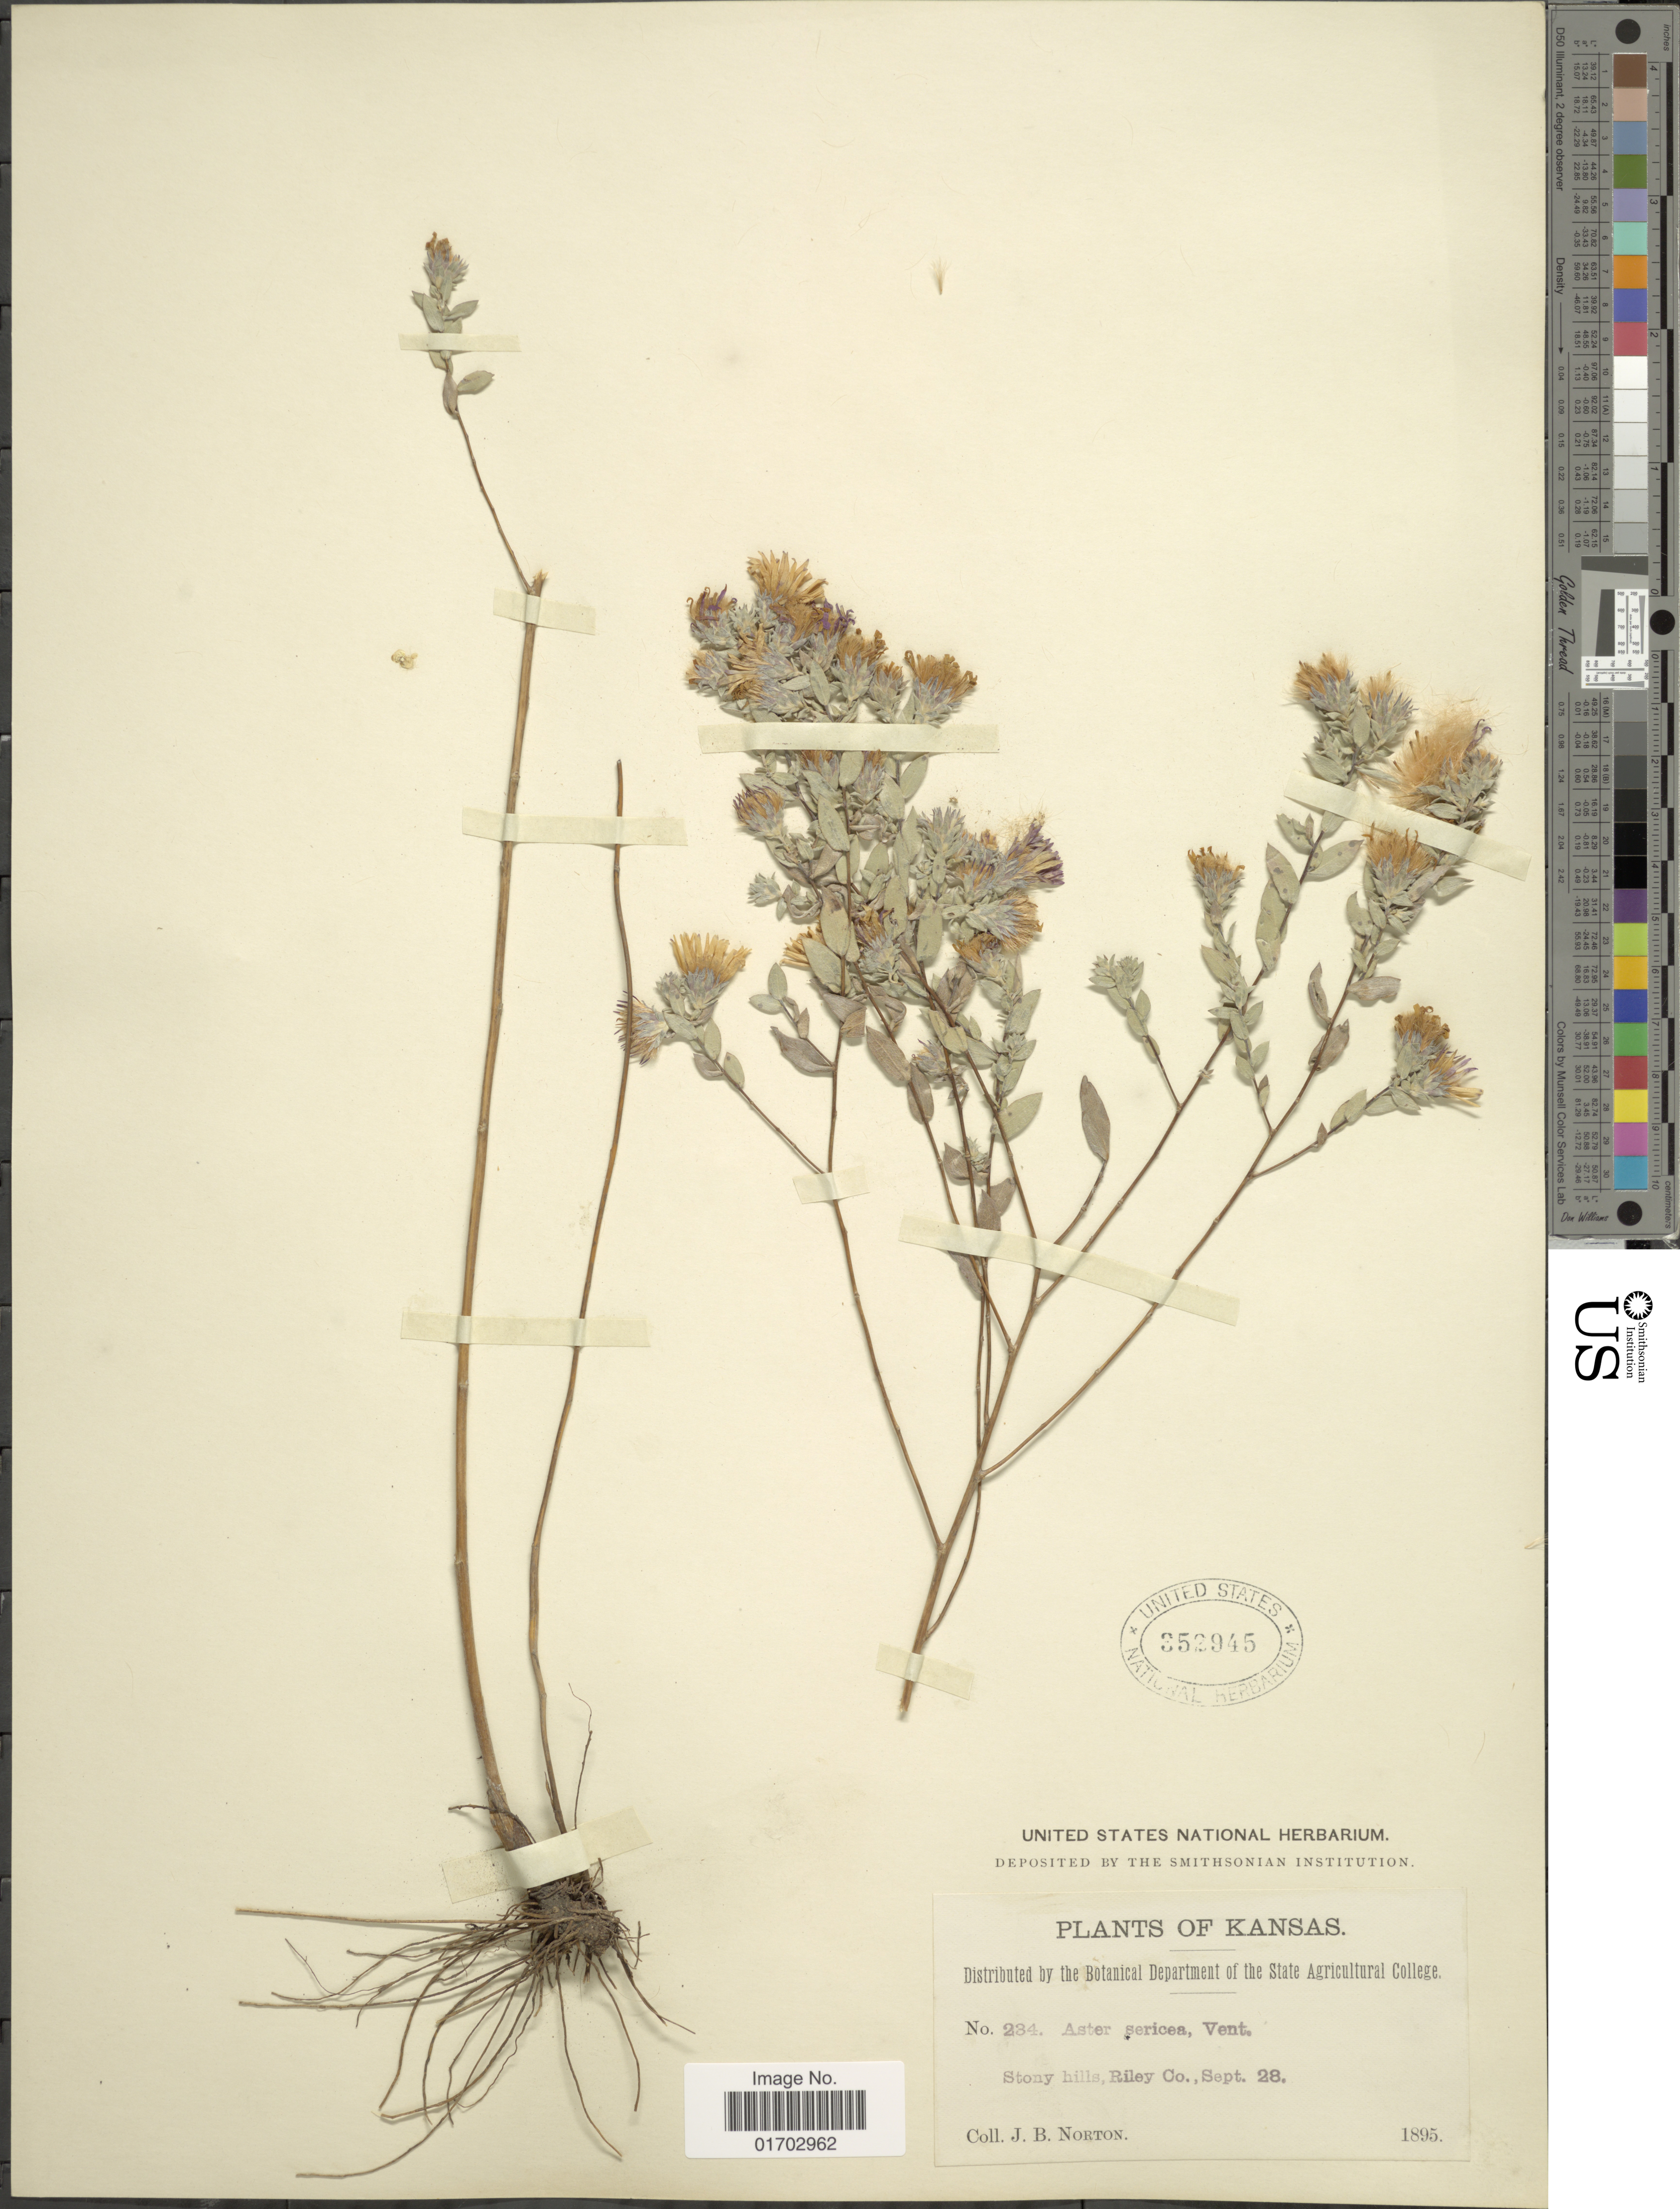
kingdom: Plantae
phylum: Tracheophyta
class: Magnoliopsida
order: Asterales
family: Asteraceae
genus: Symphyotrichum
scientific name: Symphyotrichum sericeum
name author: (Vent.) G.L. Nesom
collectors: J. B. Norton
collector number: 234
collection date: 1895-09-28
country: United States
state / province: Kansas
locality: Stony hills, Riley Co.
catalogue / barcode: US 352945